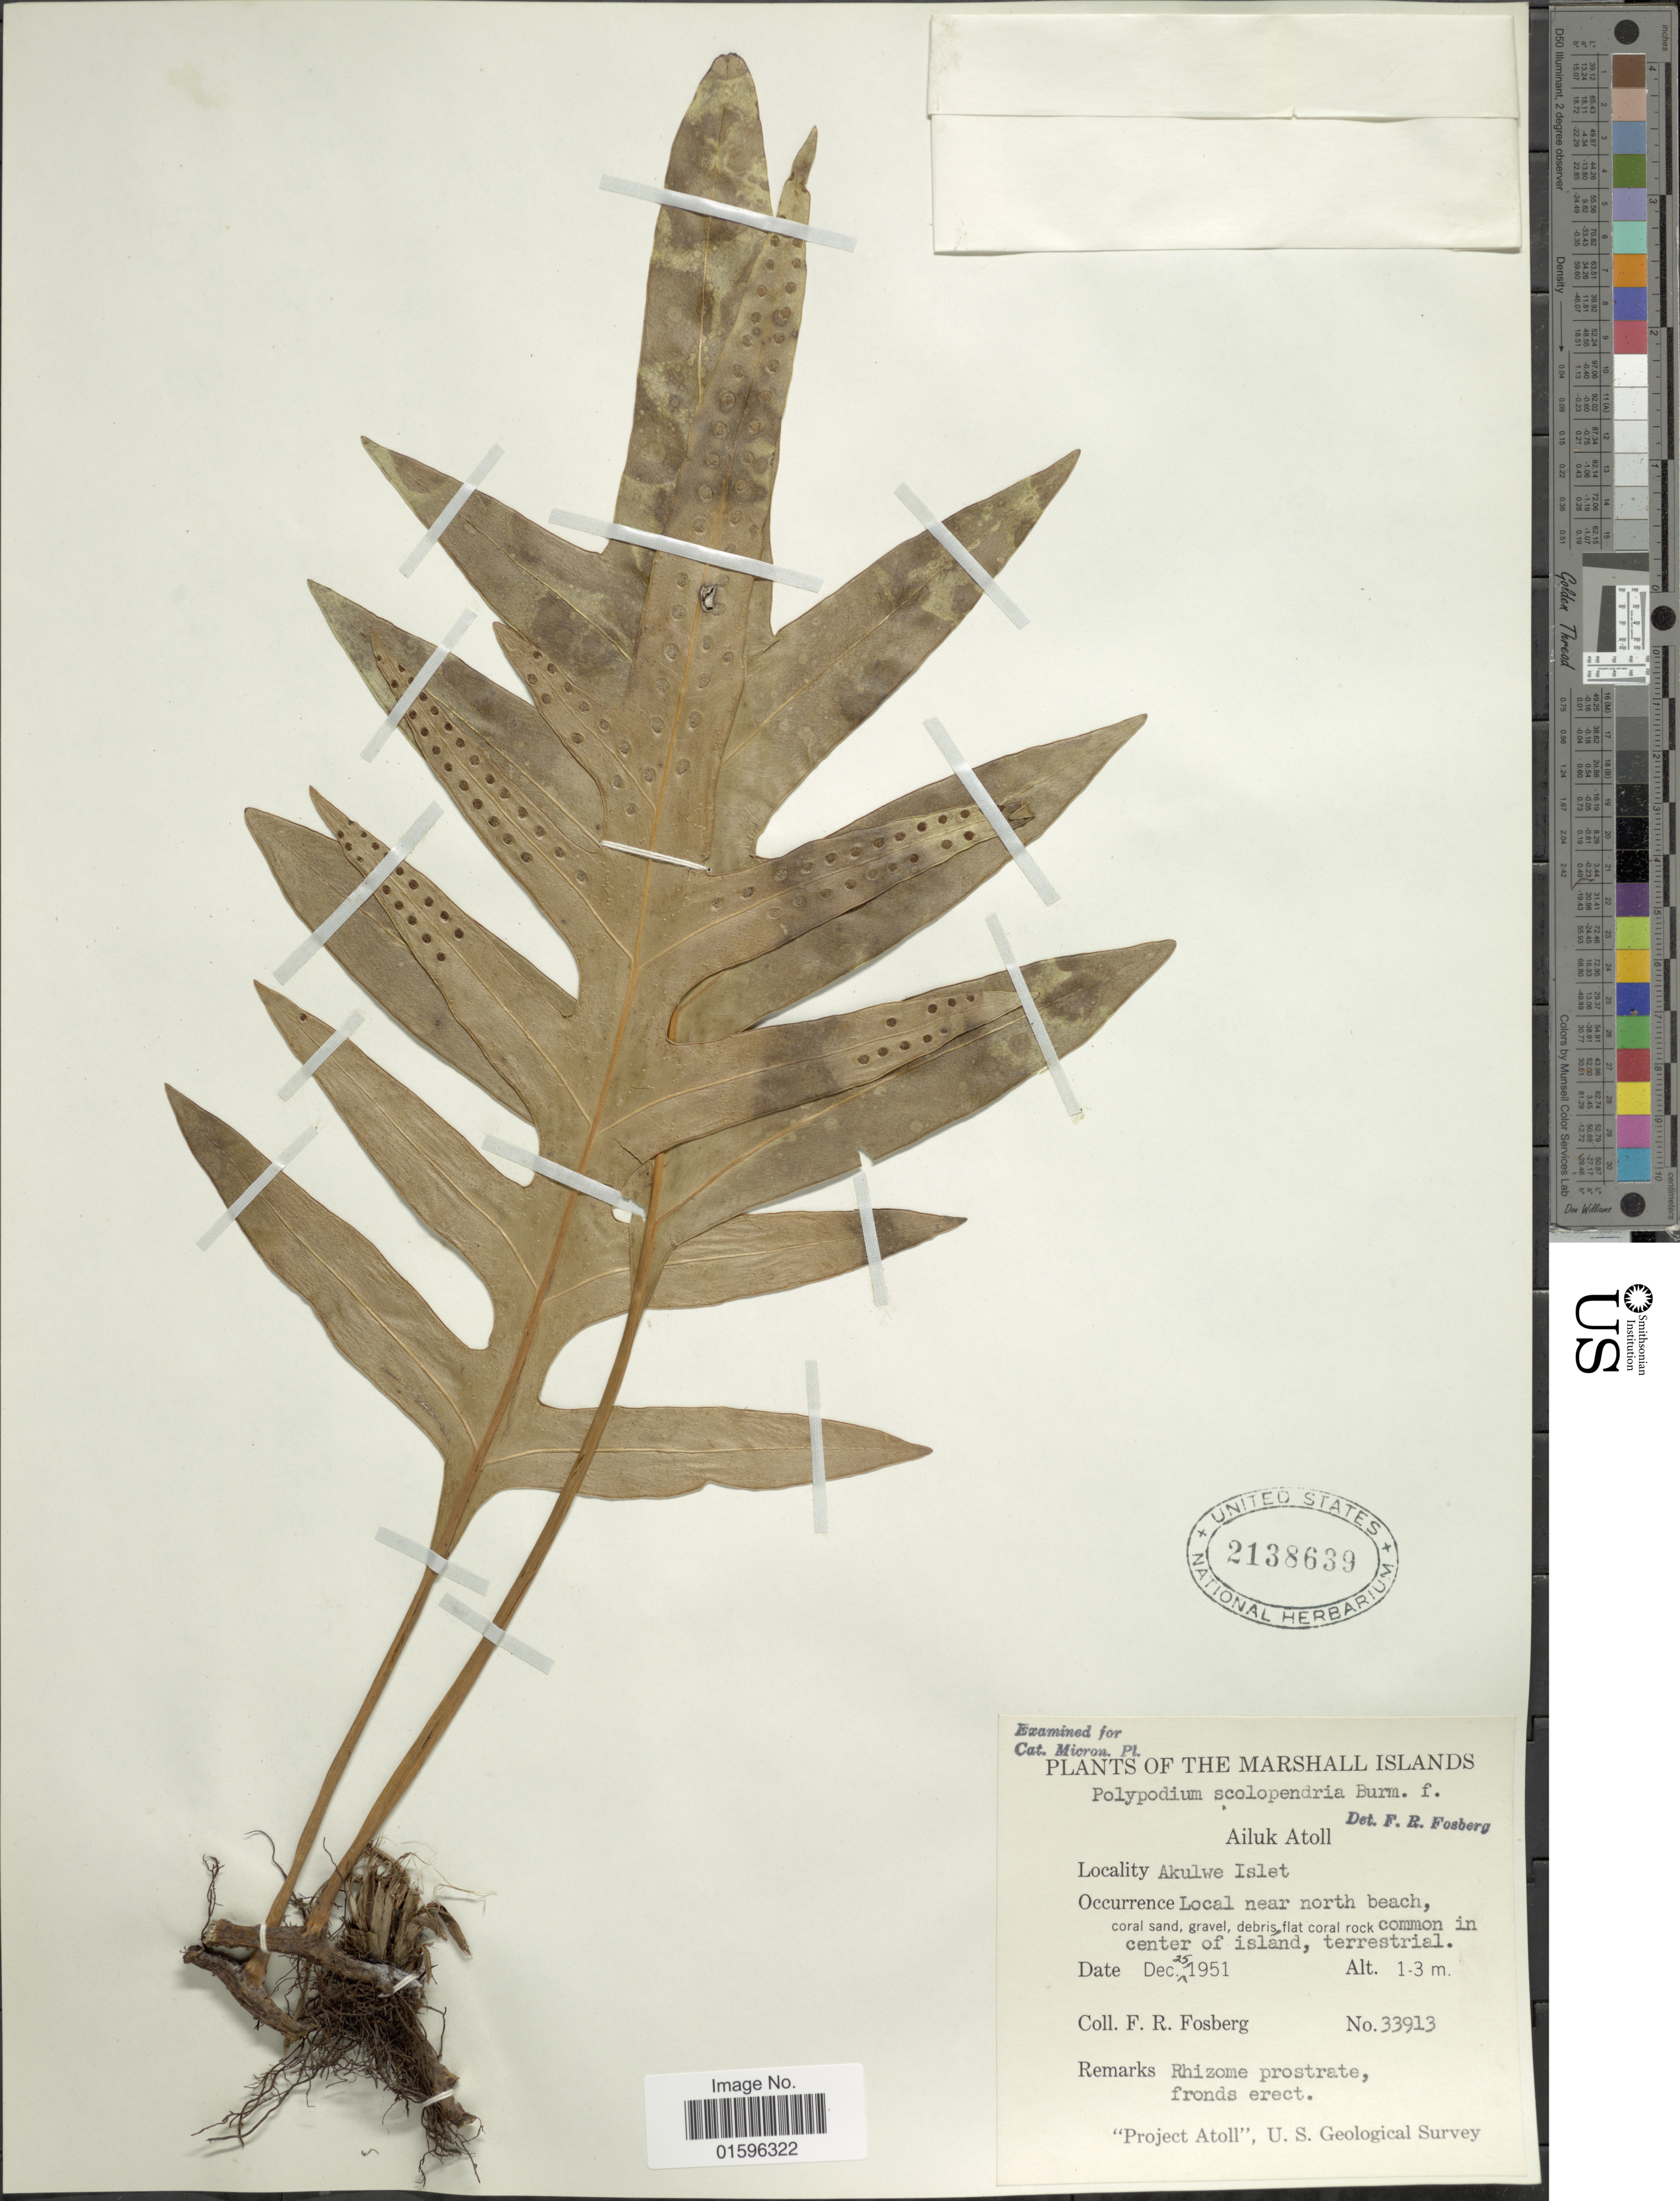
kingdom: Plantae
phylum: Tracheophyta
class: Polypodiopsida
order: Polypodiales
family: Polypodiaceae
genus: Polypodium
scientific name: Polypodium scolopendria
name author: Burm. f.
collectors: F. R. Fosberg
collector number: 33913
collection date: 1951-12-25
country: Marshall Islands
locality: The Marshall Islands, Ailuk Atoll, Akulwe Islet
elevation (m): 1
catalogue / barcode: US 2138639